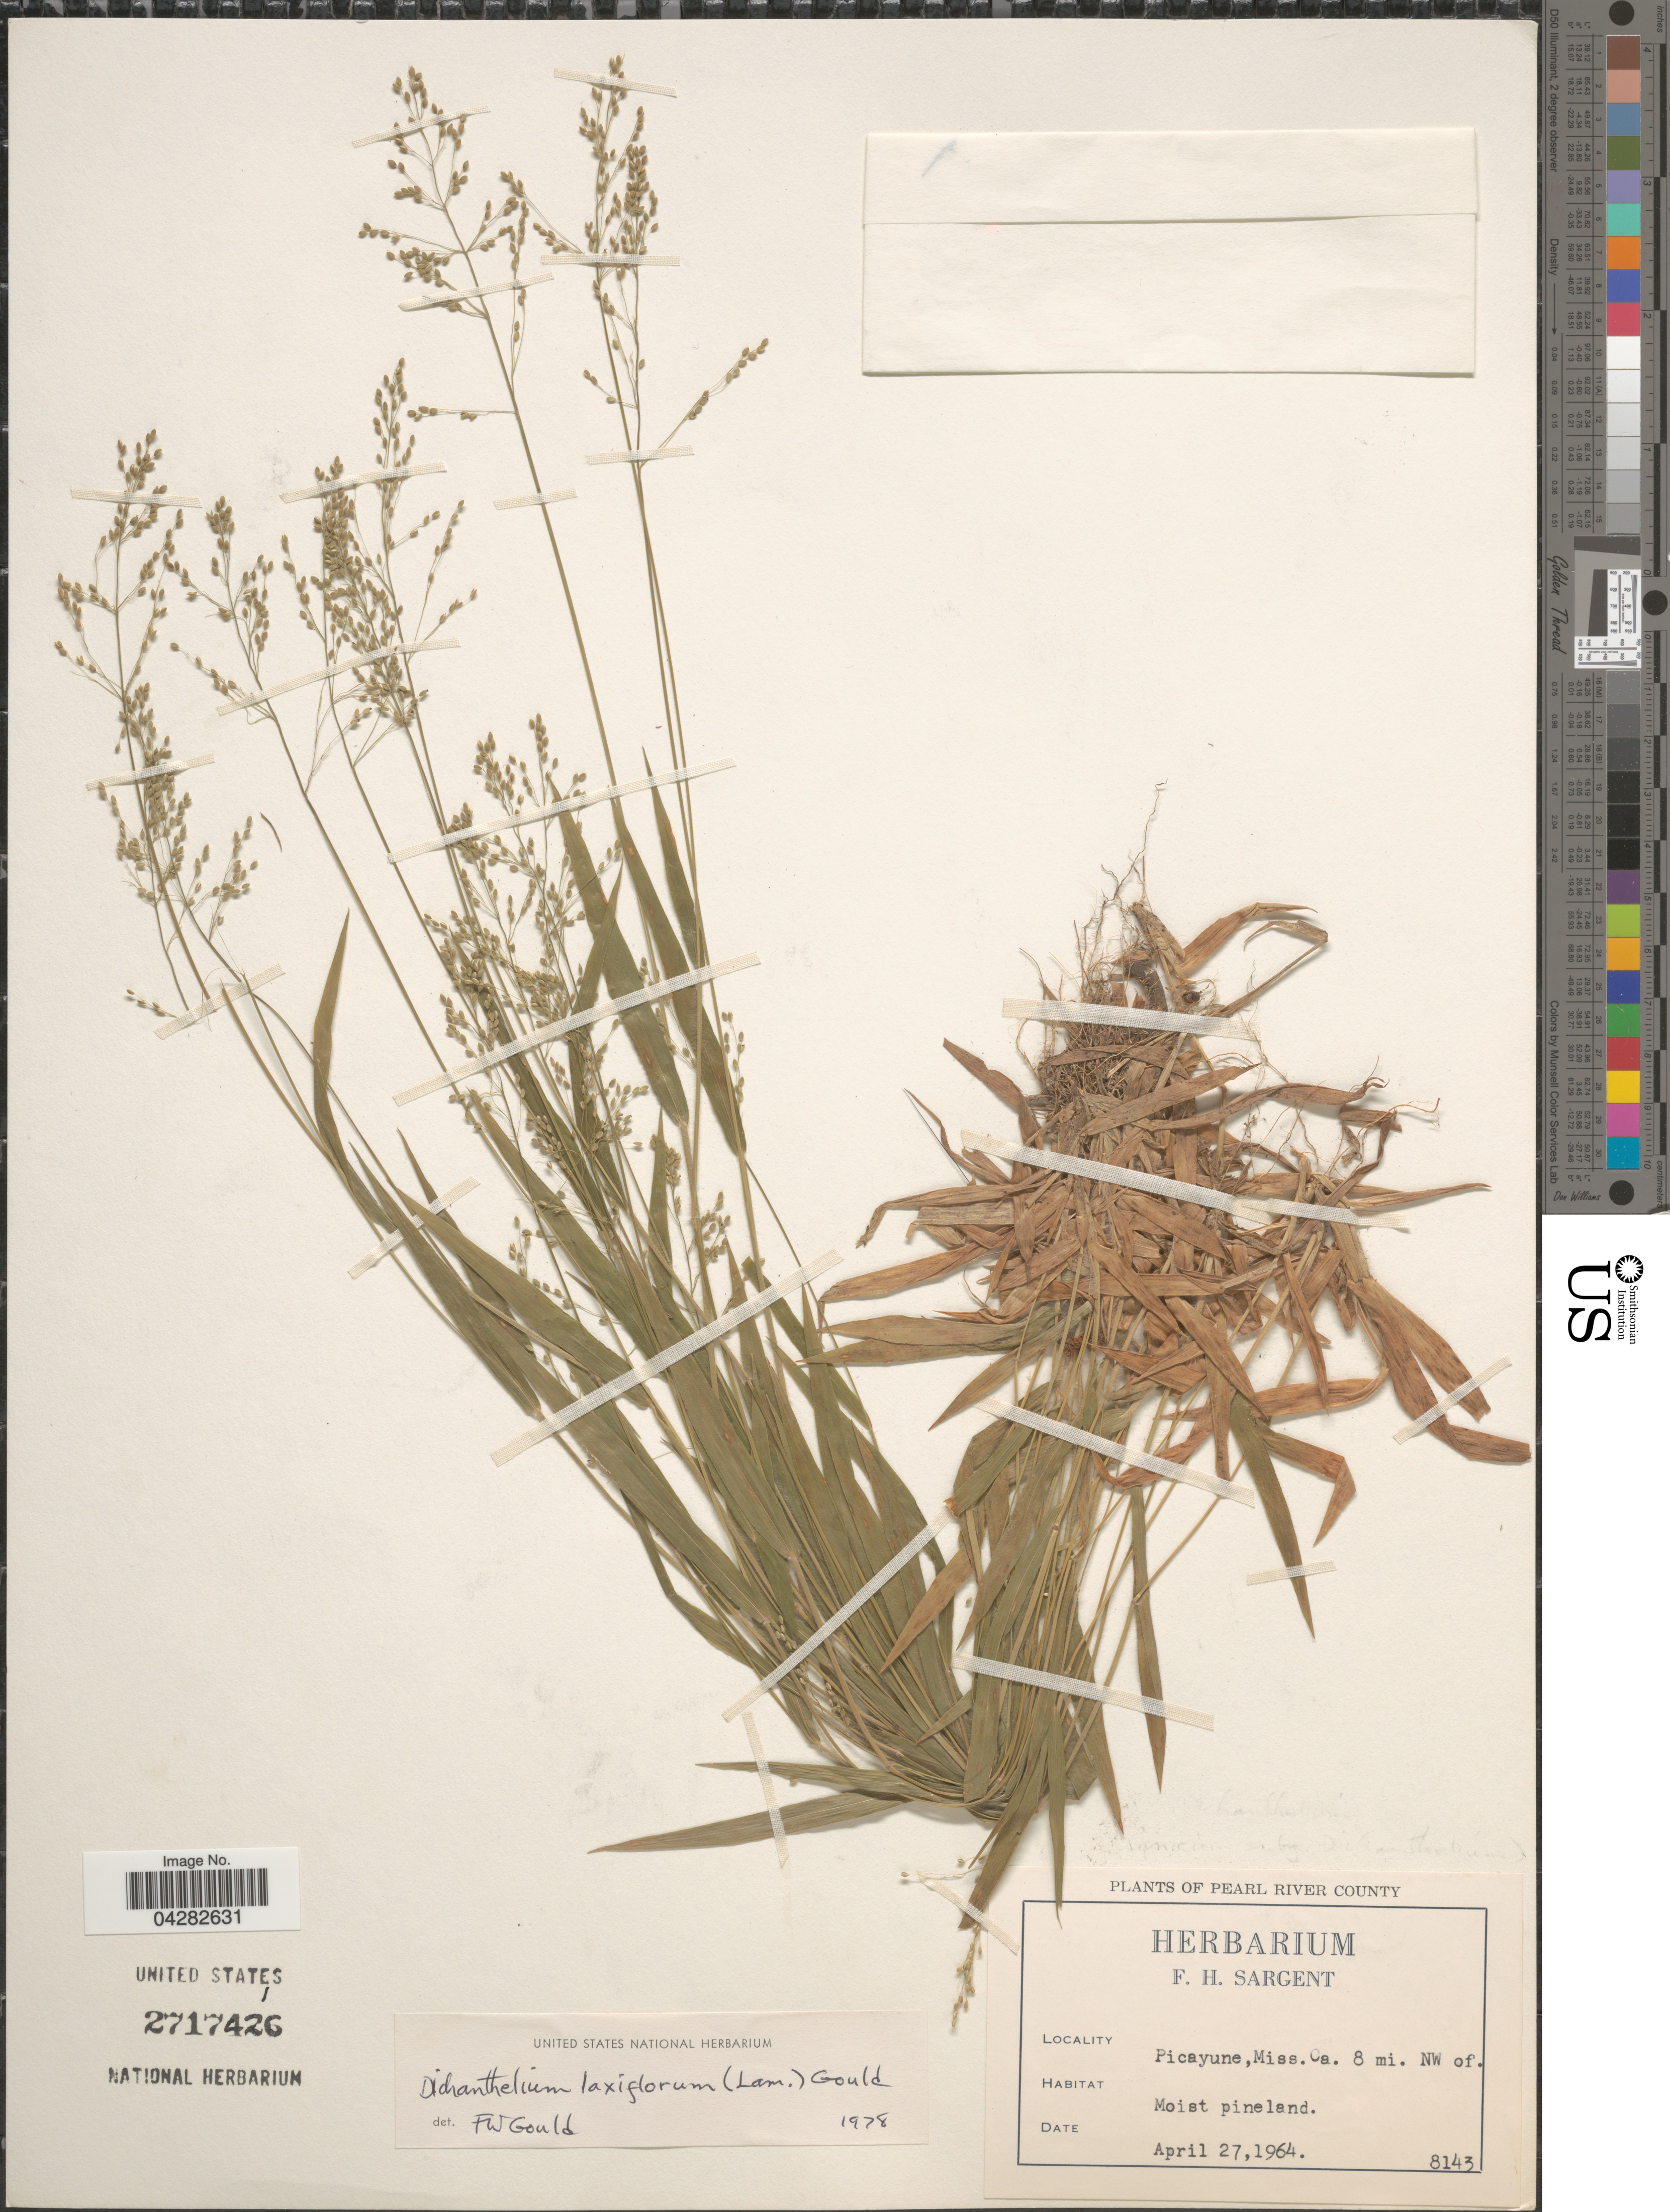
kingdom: Plantae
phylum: Tracheophyta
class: Liliopsida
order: Poales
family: Poaceae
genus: Dichanthelium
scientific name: Dichanthelium laxiflorum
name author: (Lam.) Gould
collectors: Ex herb. F. H. Sargent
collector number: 8143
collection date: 1964-04-27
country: United States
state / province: Mississippi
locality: Pearl River County. Picayune. Ca. 8 mi. NW of.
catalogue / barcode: US 2717426